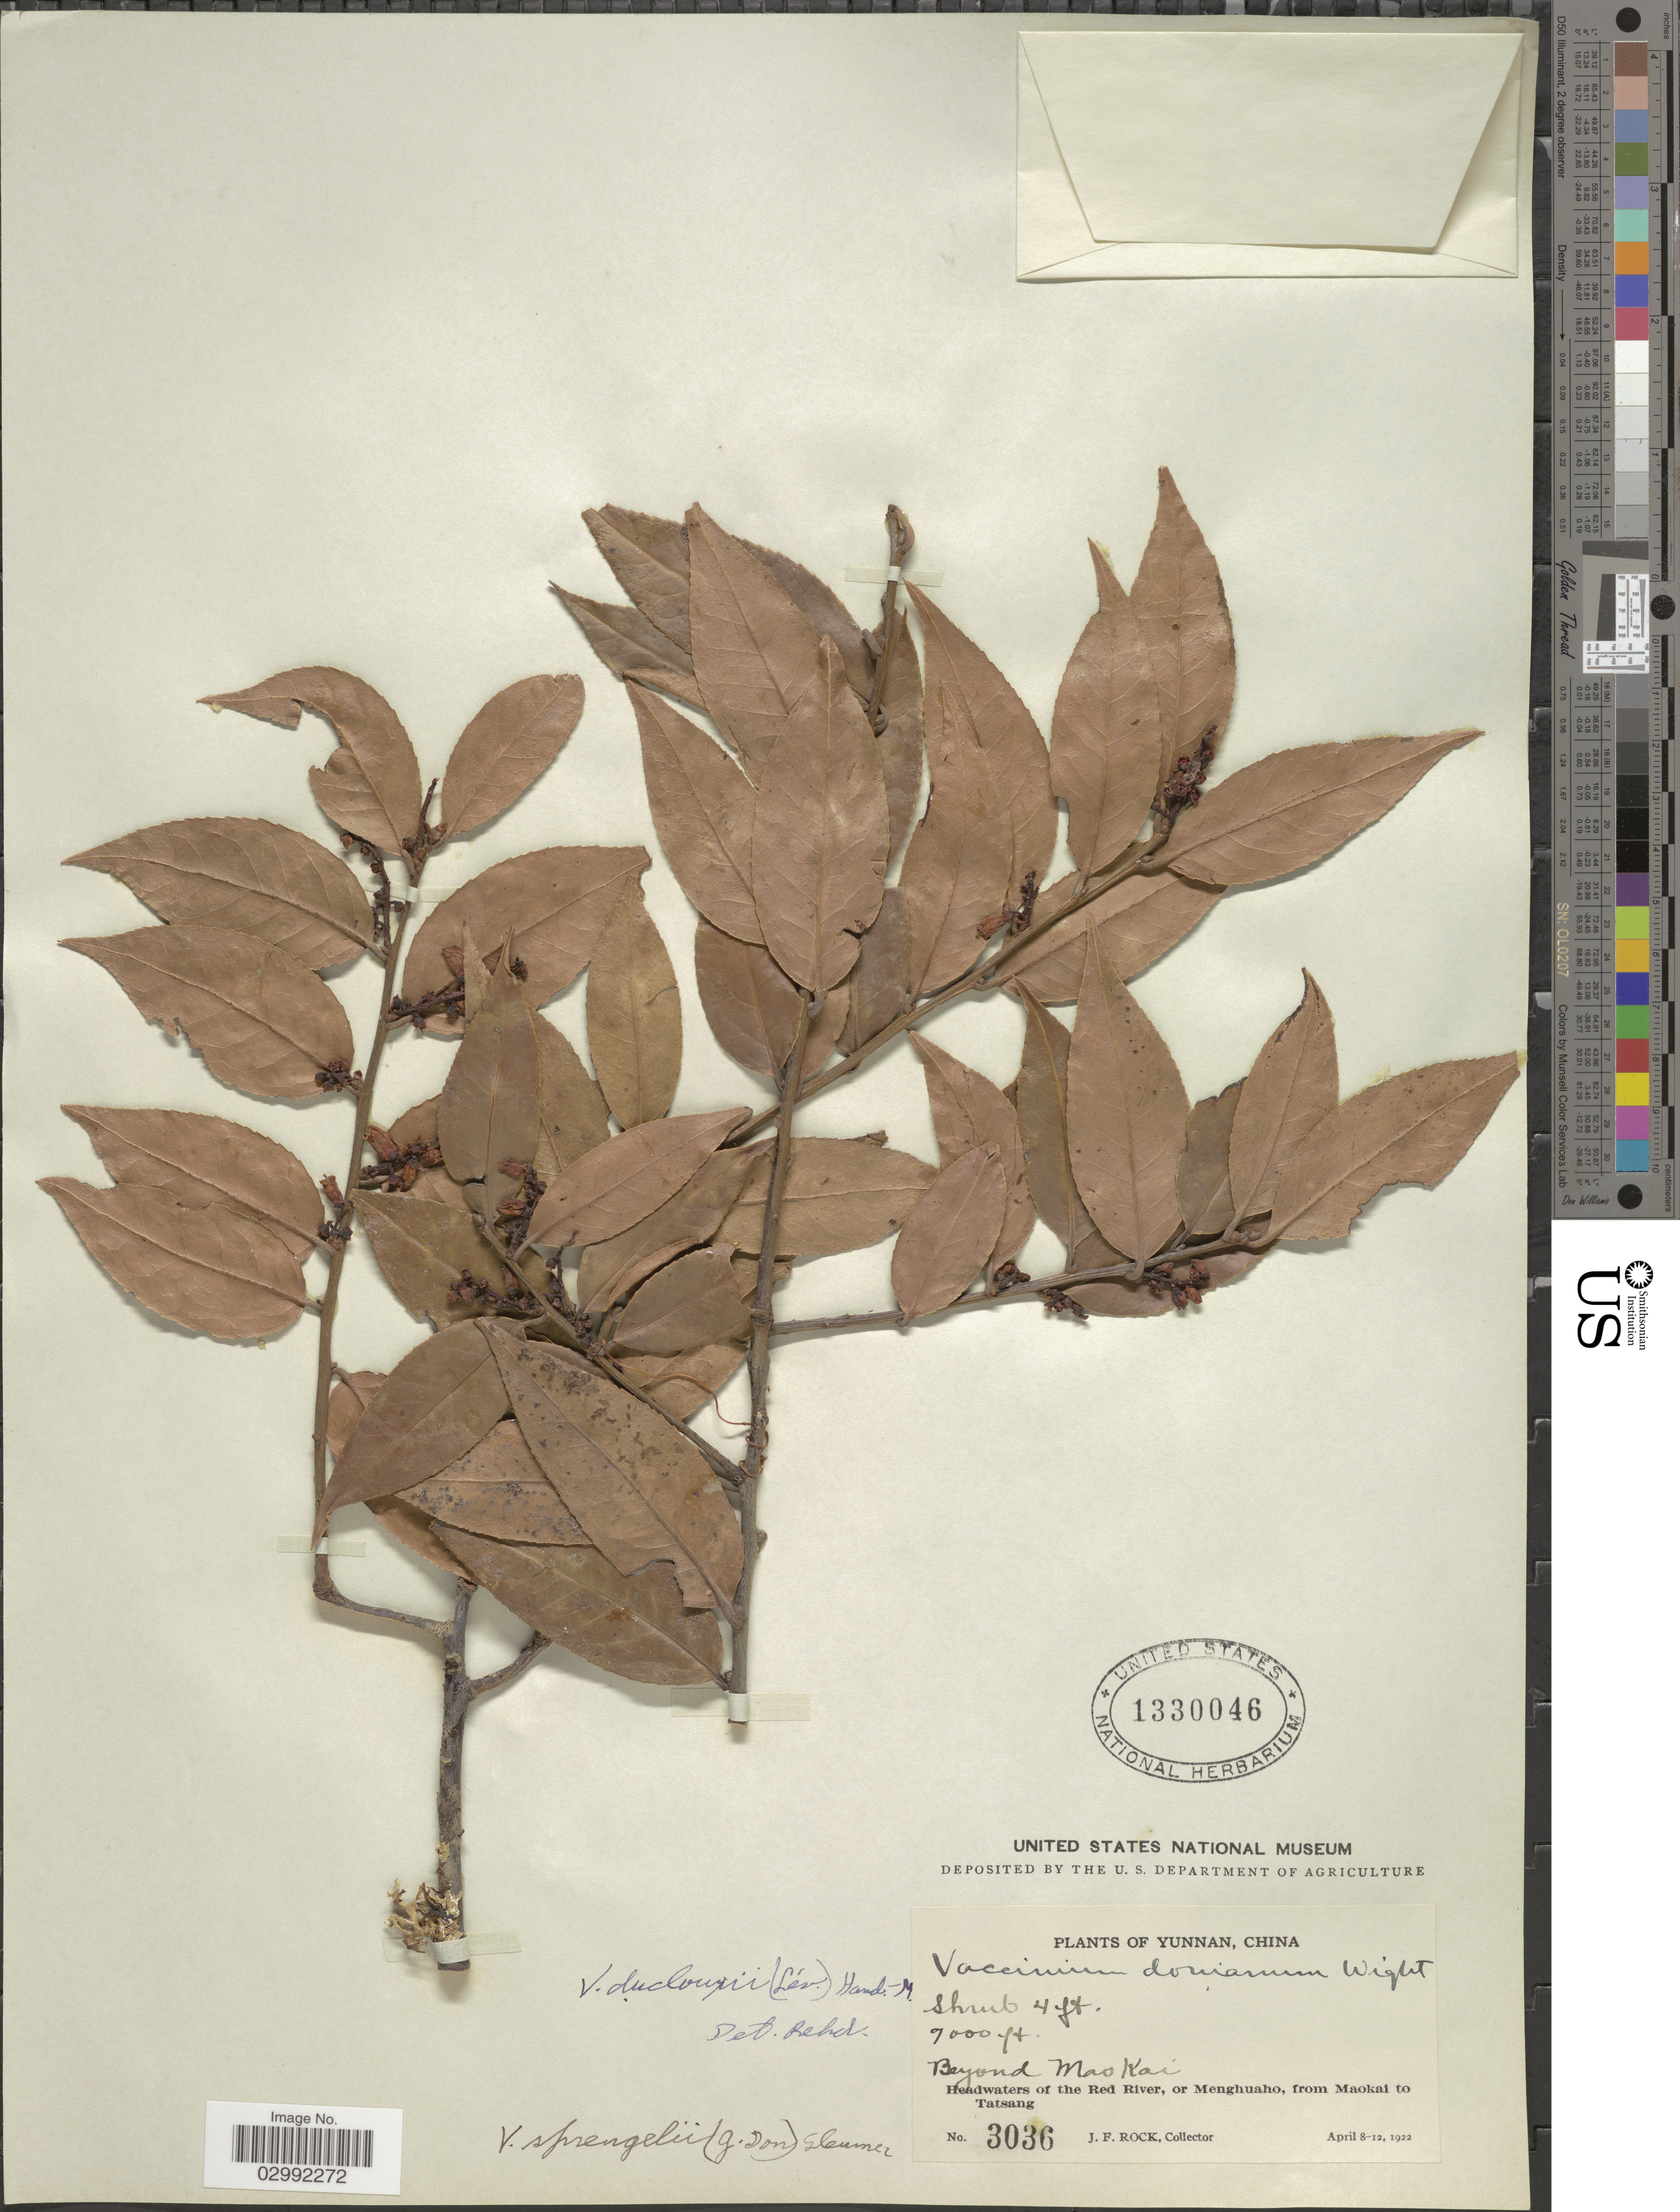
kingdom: Plantae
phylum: Tracheophyta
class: Magnoliopsida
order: Ericales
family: Ericaceae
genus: Vaccinium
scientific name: Vaccinium sprengelii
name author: (G. Don) Sleumer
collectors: J. Rock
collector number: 3036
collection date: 1922-04-08/1922-04-12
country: China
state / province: Yunnan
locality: Beyond Mao Kai. Headwaters of the Red River, or Menghuaho, from Maokai to Tatsang.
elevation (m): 2743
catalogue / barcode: US 1330046